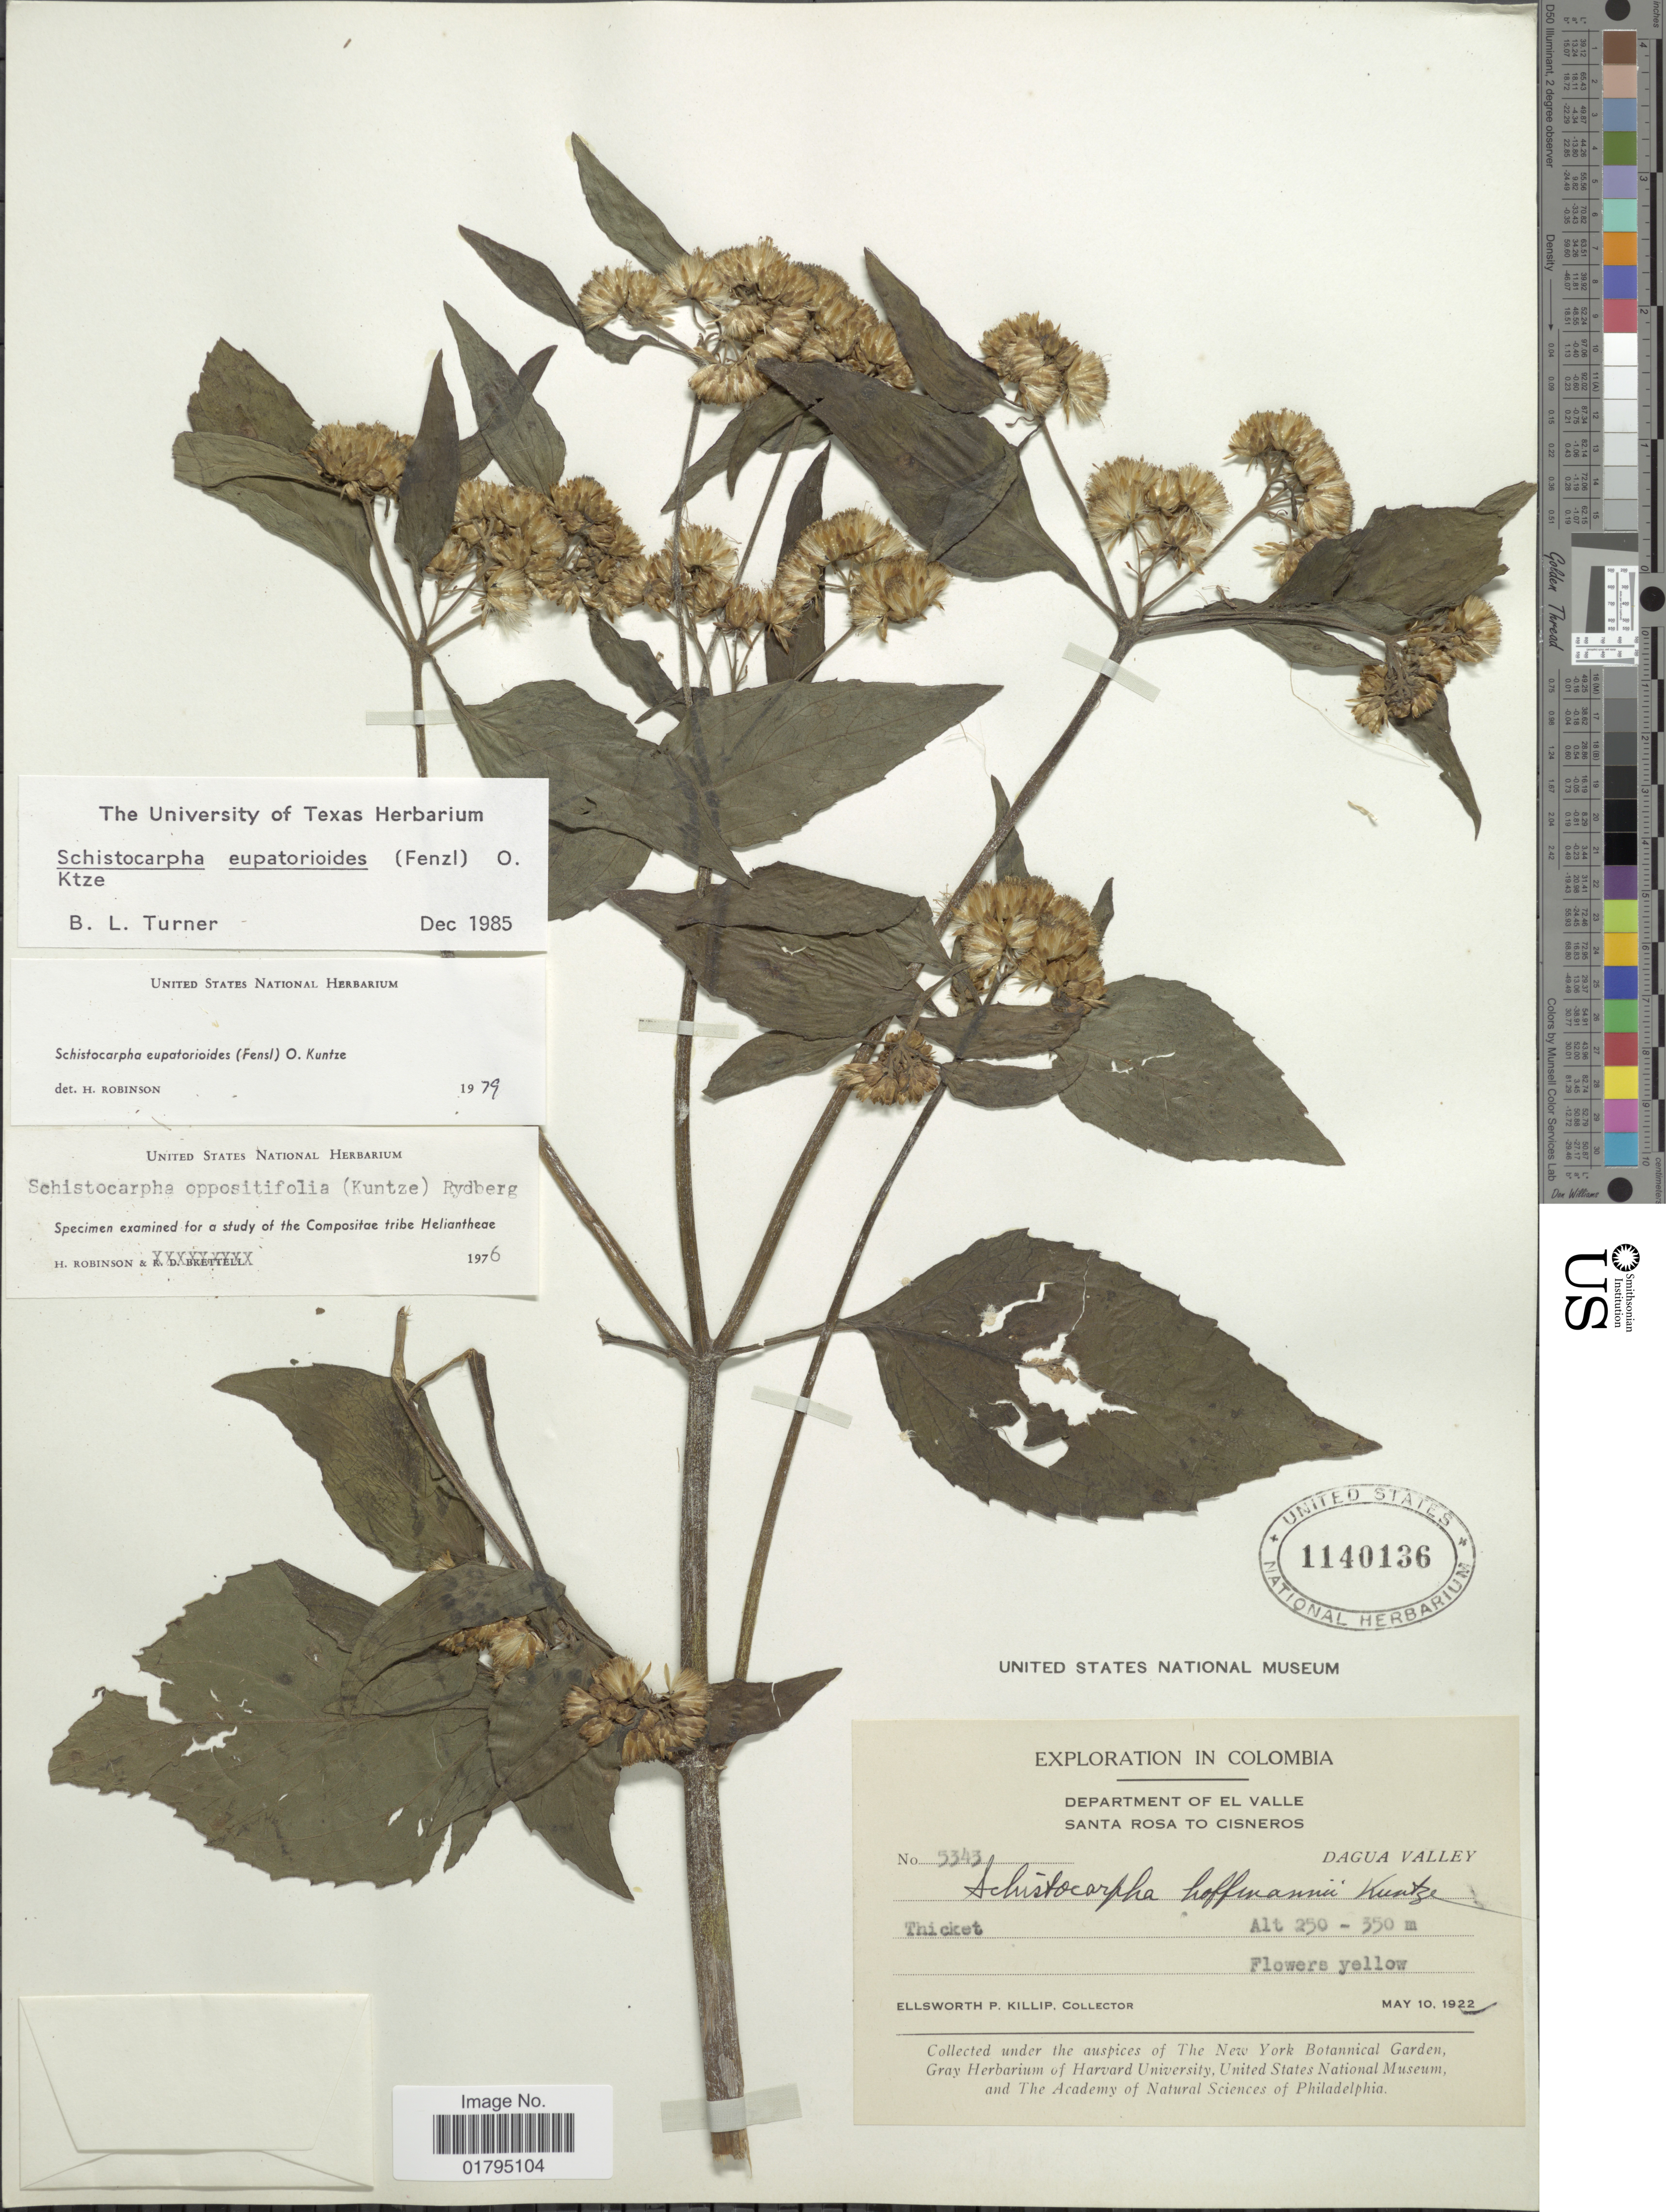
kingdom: Plantae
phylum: Tracheophyta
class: Magnoliopsida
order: Asterales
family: Asteraceae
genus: Schistocarpha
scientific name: Schistocarpha eupatorioides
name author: (Fenzl) Kuntze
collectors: E. P. Killip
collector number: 5343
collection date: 1922-05-10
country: Colombia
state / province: Valle del Cauca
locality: Department of El Valle. Santa Rosa to Cisneros. Dagua Valley.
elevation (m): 250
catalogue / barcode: US 1140136